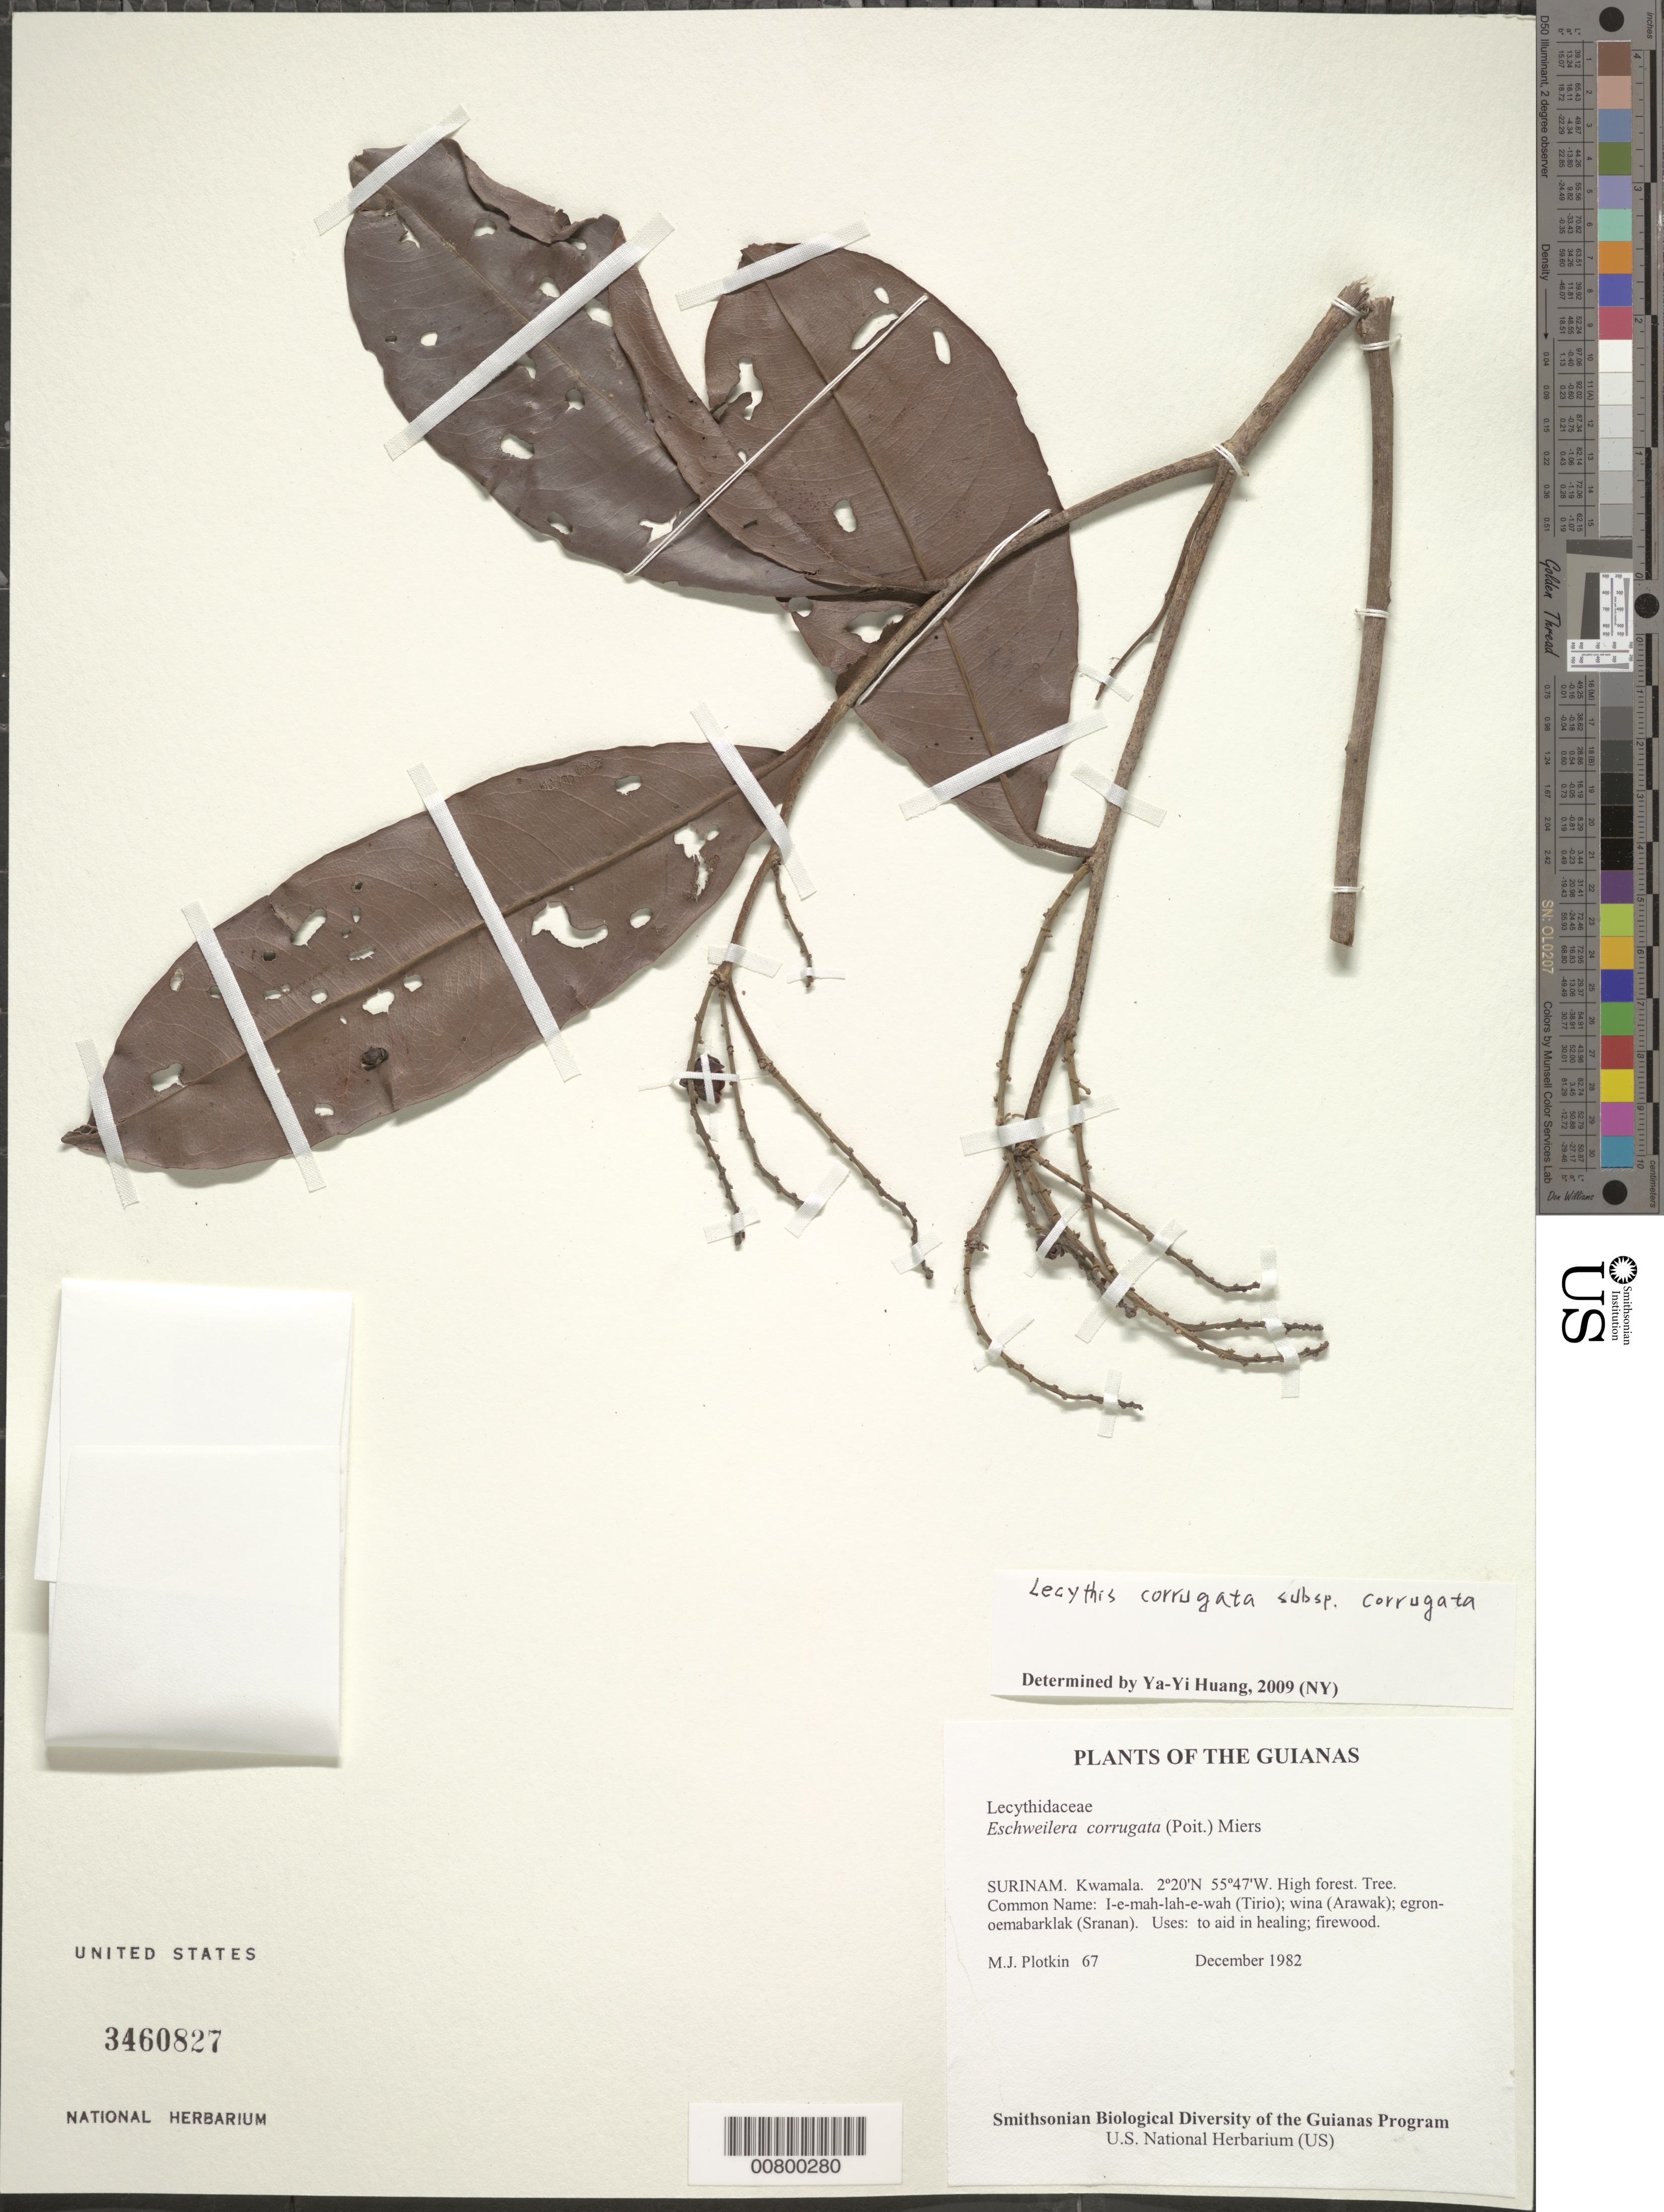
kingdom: Plantae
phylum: Tracheophyta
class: Magnoliopsida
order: Ericales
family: Lecythidaceae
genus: Lecythis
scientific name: Lecythis corrugata subsp. corrugata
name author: Poit.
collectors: M. Plotkin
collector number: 67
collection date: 1982-12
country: Suriname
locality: The Guianas, Surinam. Kwamala.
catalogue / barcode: US 3460827